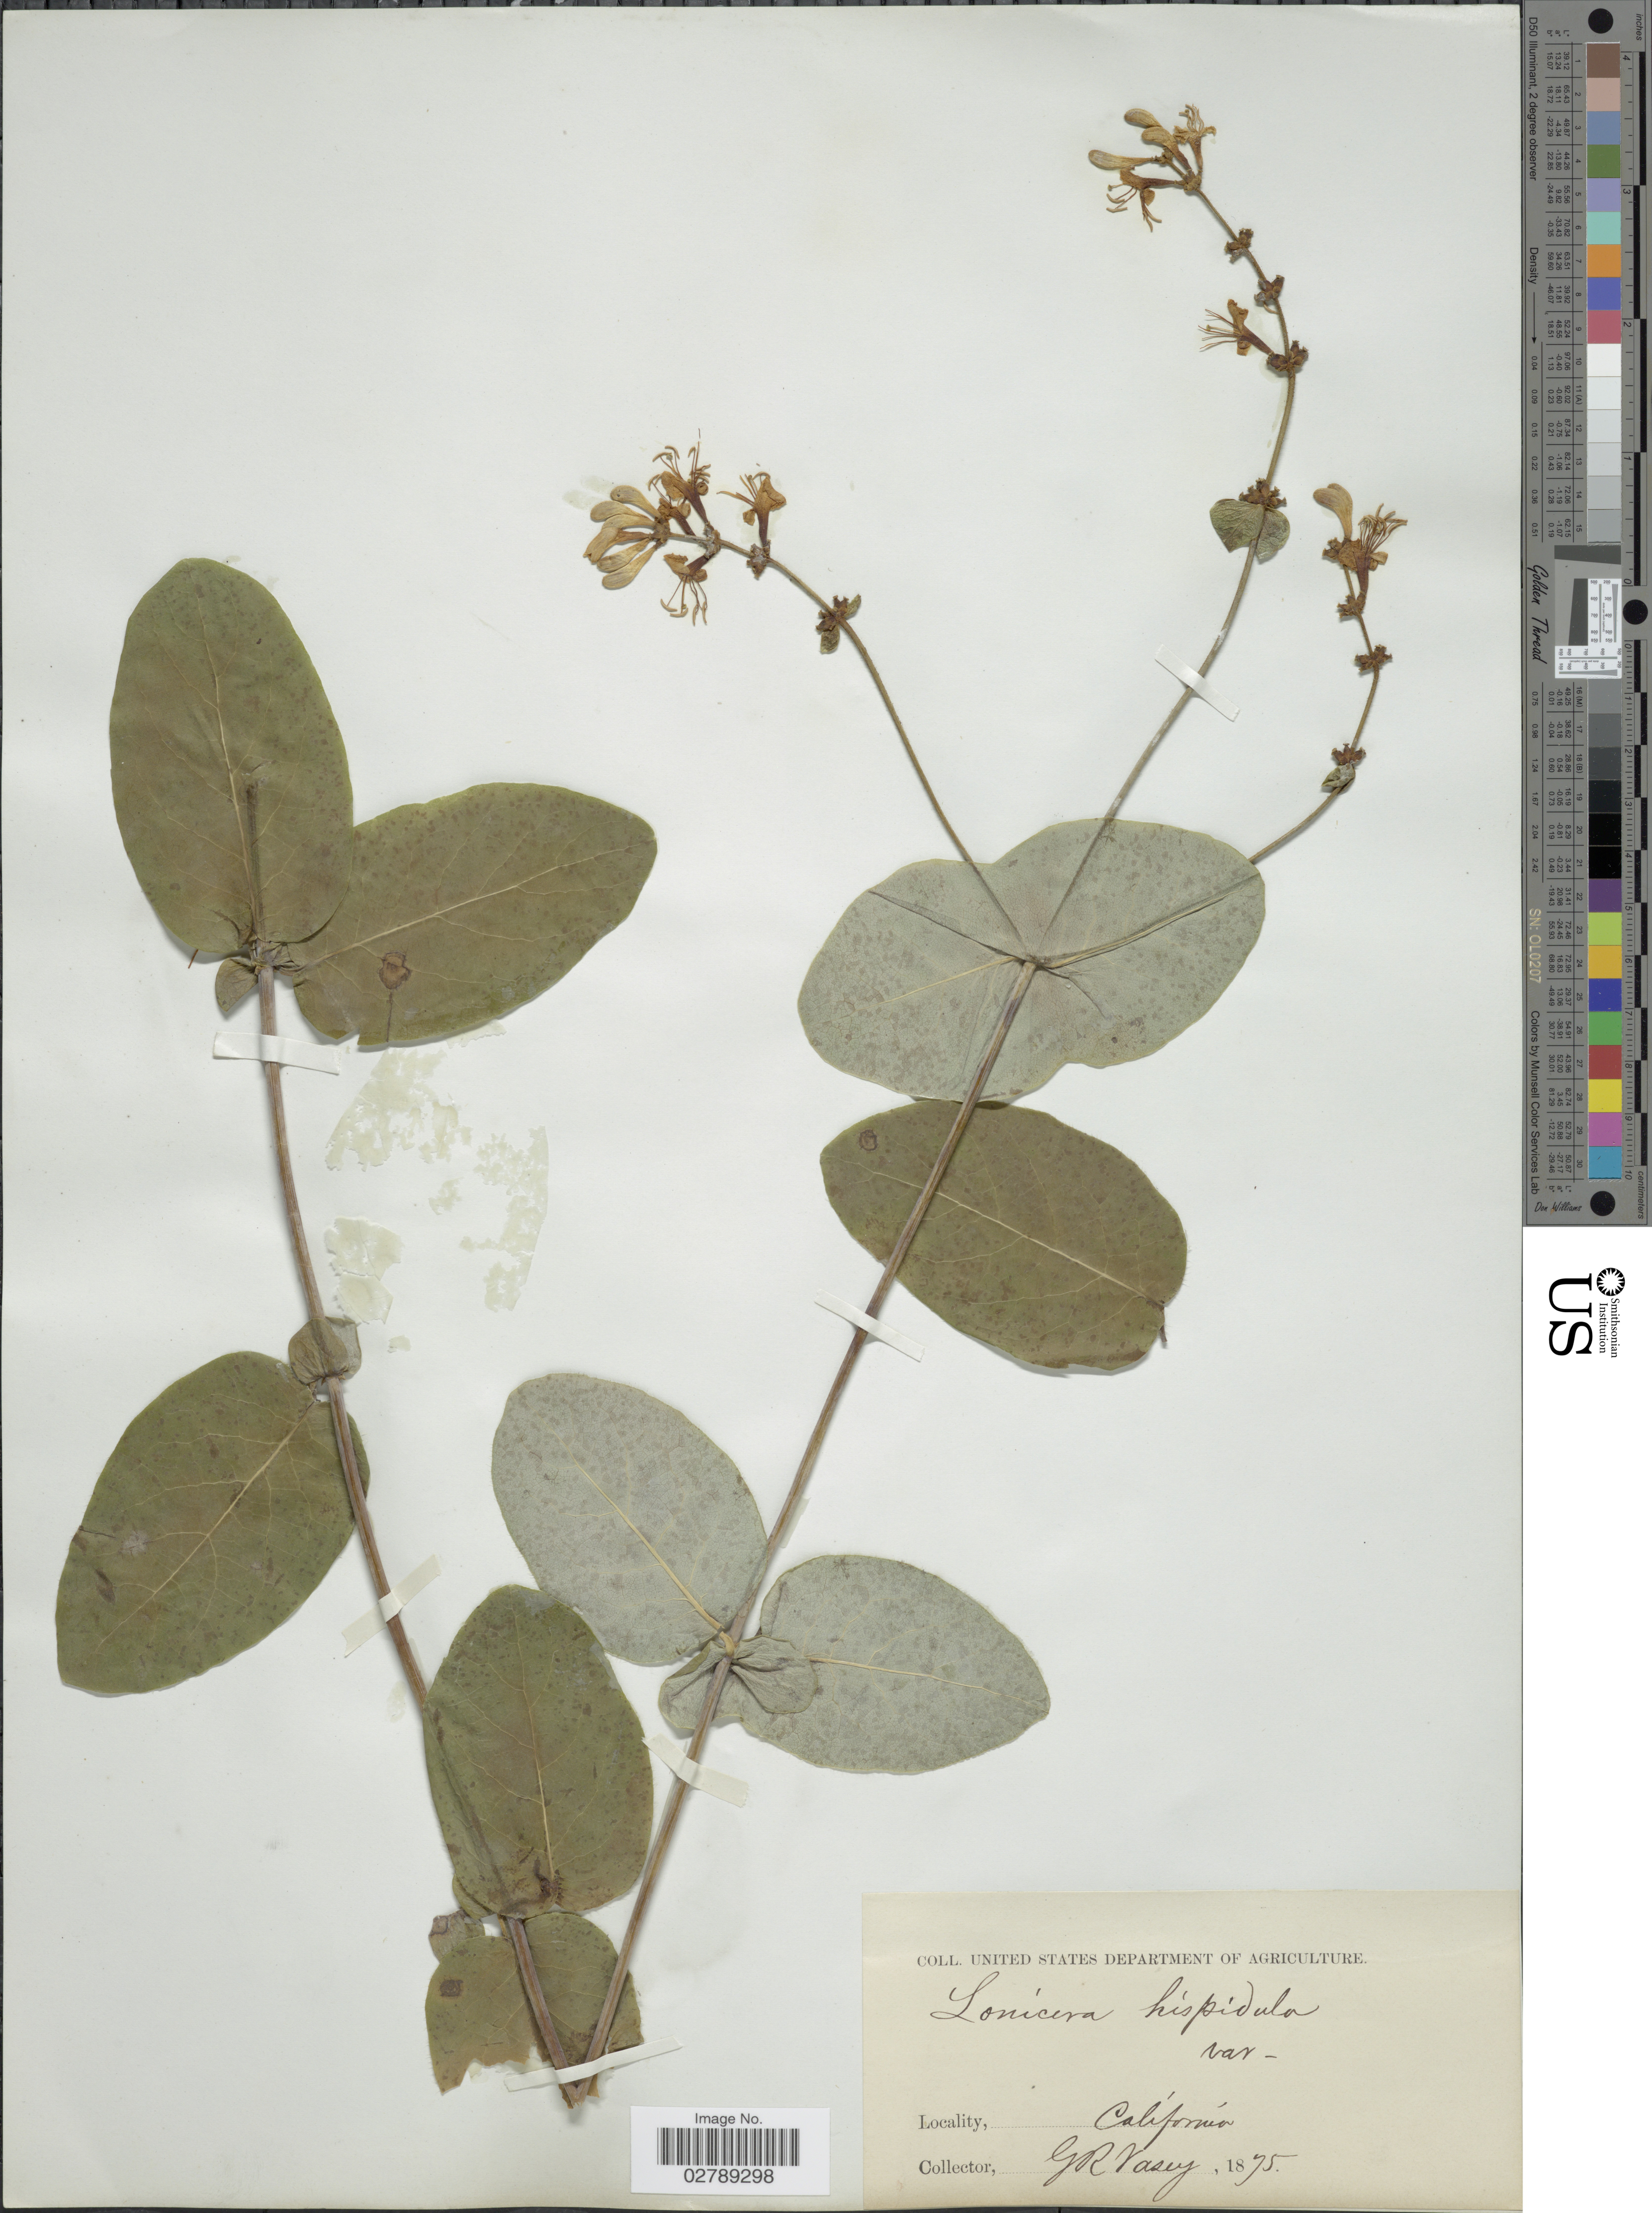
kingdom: Plantae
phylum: Tracheophyta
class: Magnoliopsida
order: Dipsacales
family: Caprifoliaceae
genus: Lonicera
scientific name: Lonicera hispidula var. californica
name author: Rehder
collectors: G. R. Vasey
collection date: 1875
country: United States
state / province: California